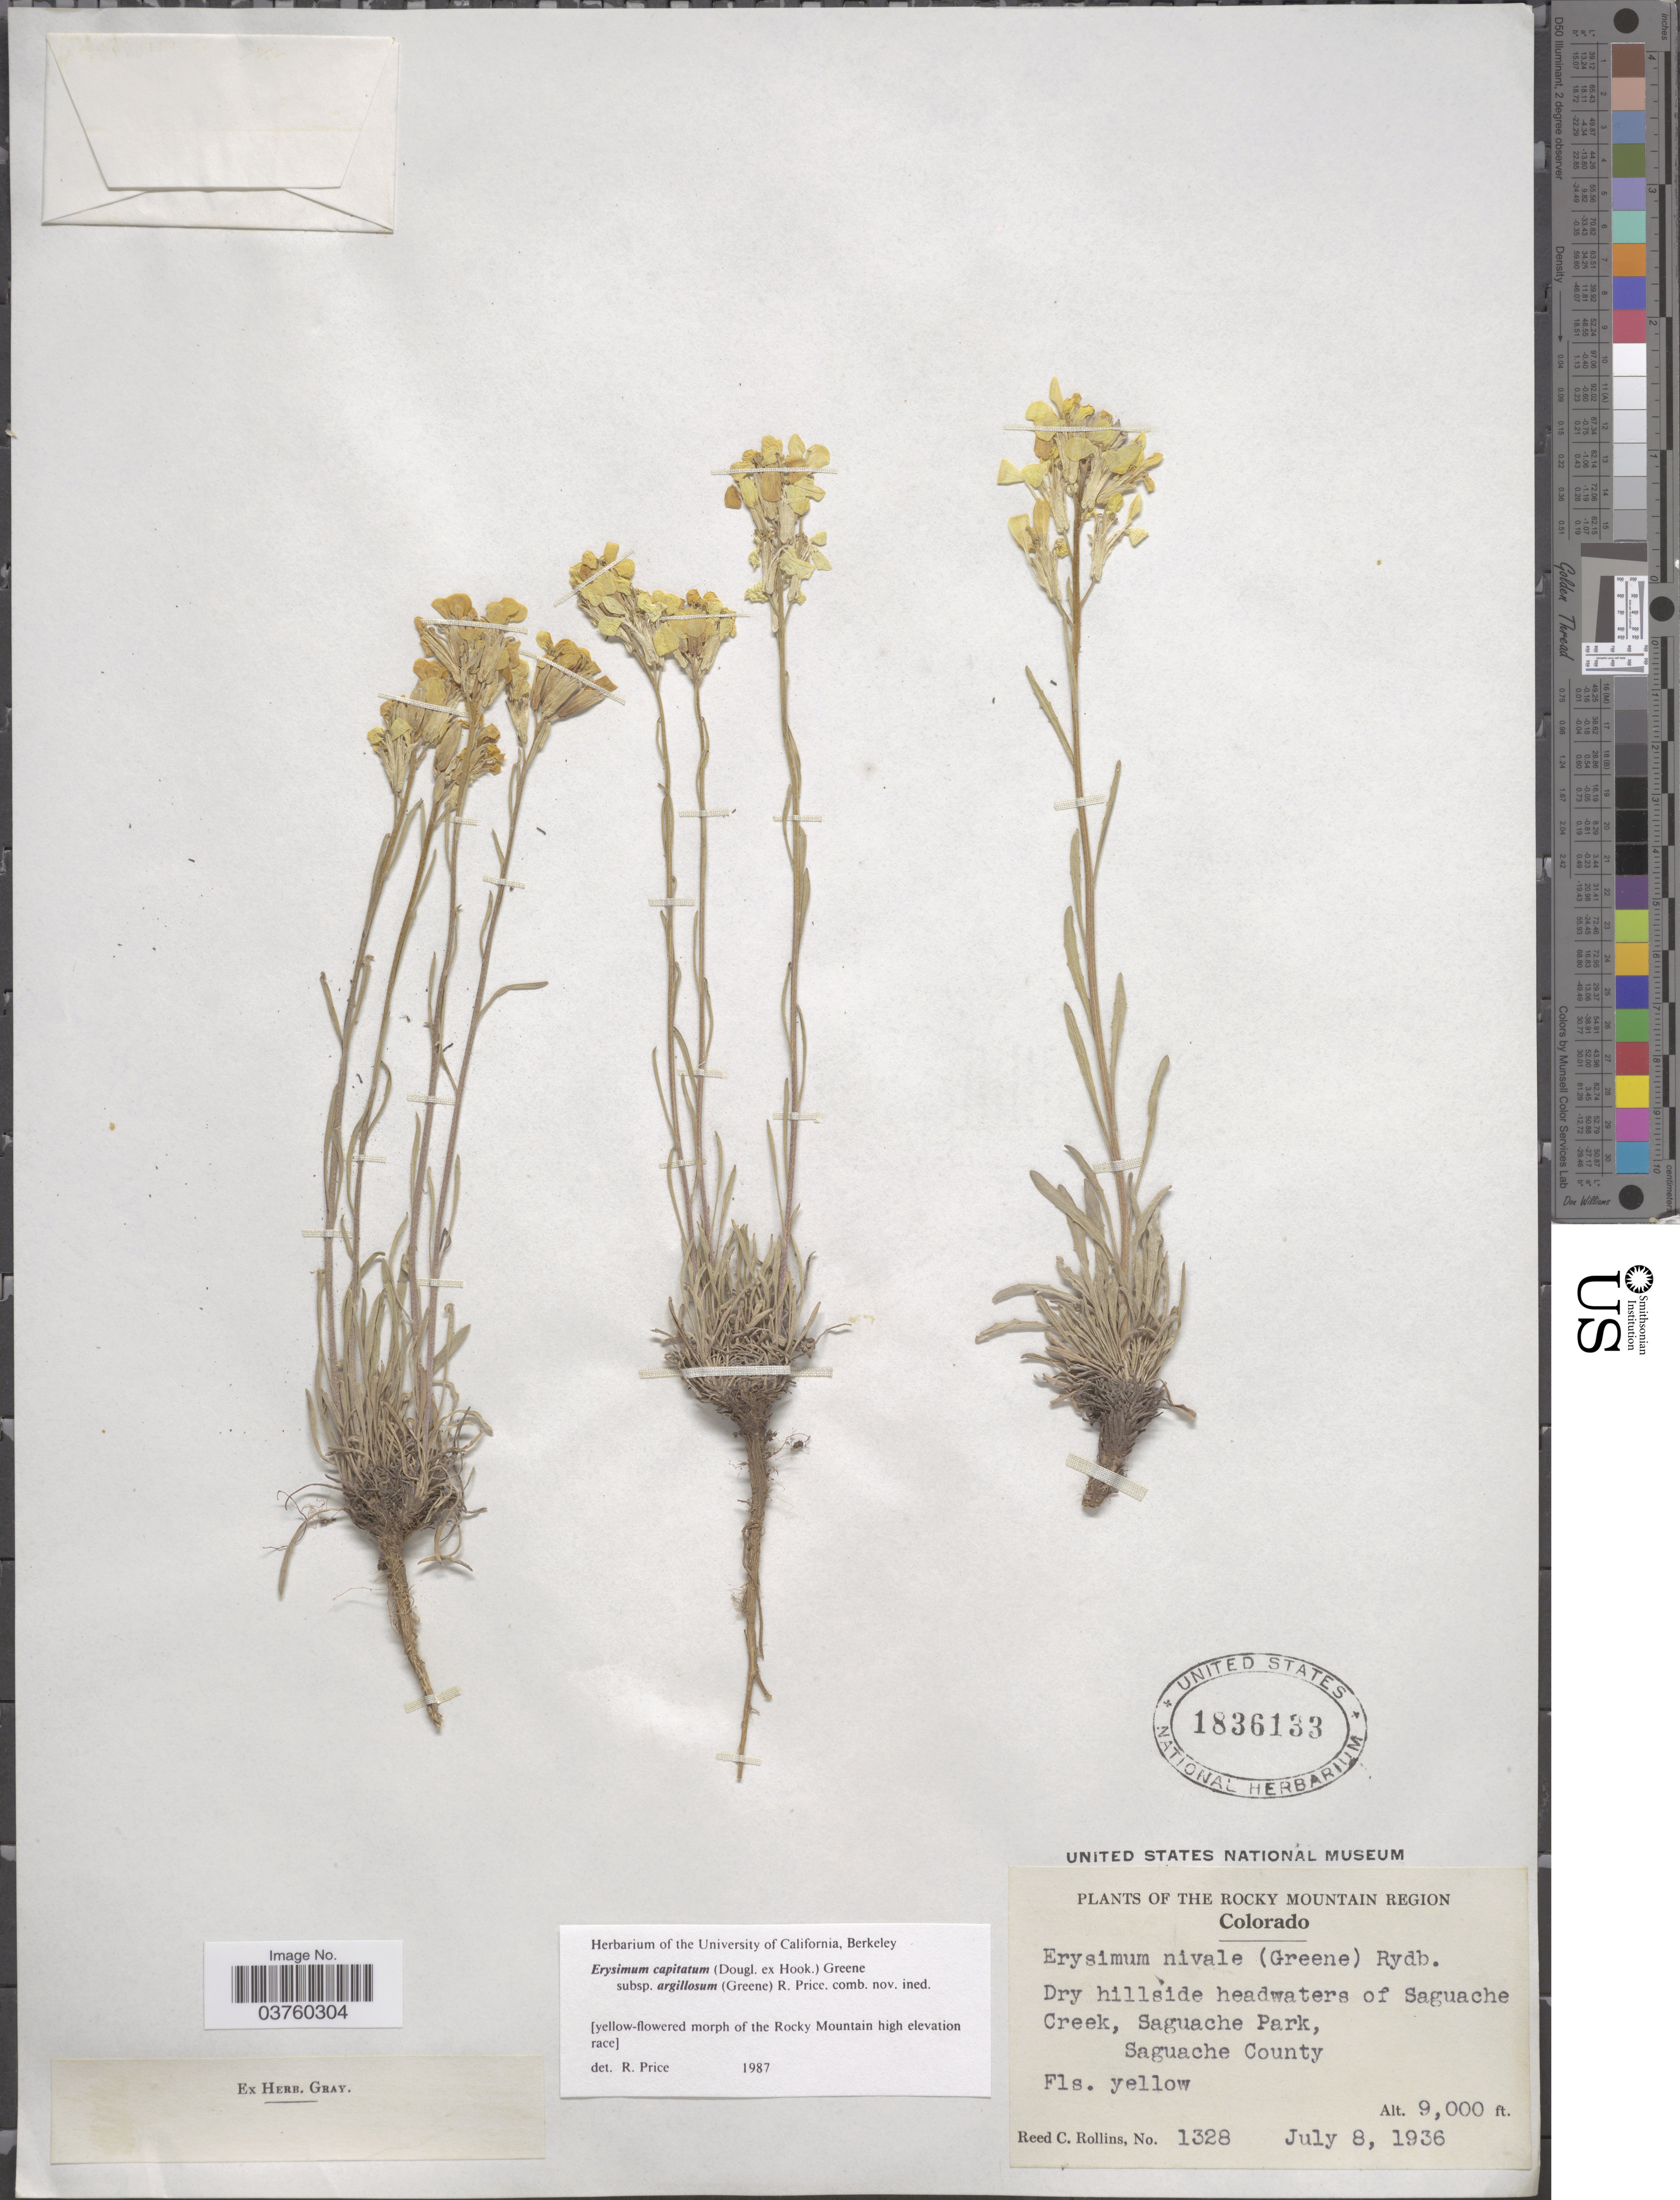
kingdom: Plantae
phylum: Tracheophyta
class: Magnoliopsida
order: Brassicales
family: Brassicaceae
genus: Erysimum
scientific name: Erysimum capitatum var. argillosum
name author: (Greene) R.J. Davis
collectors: R. C. Rollins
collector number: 1328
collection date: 1936-07-08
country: United States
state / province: Colorado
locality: The Rocky Mountain Region. Dry hillside headwaters of Saguache Creek, Saguache Park. Saguache County.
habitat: dry hillside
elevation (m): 2743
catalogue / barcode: US 1836133